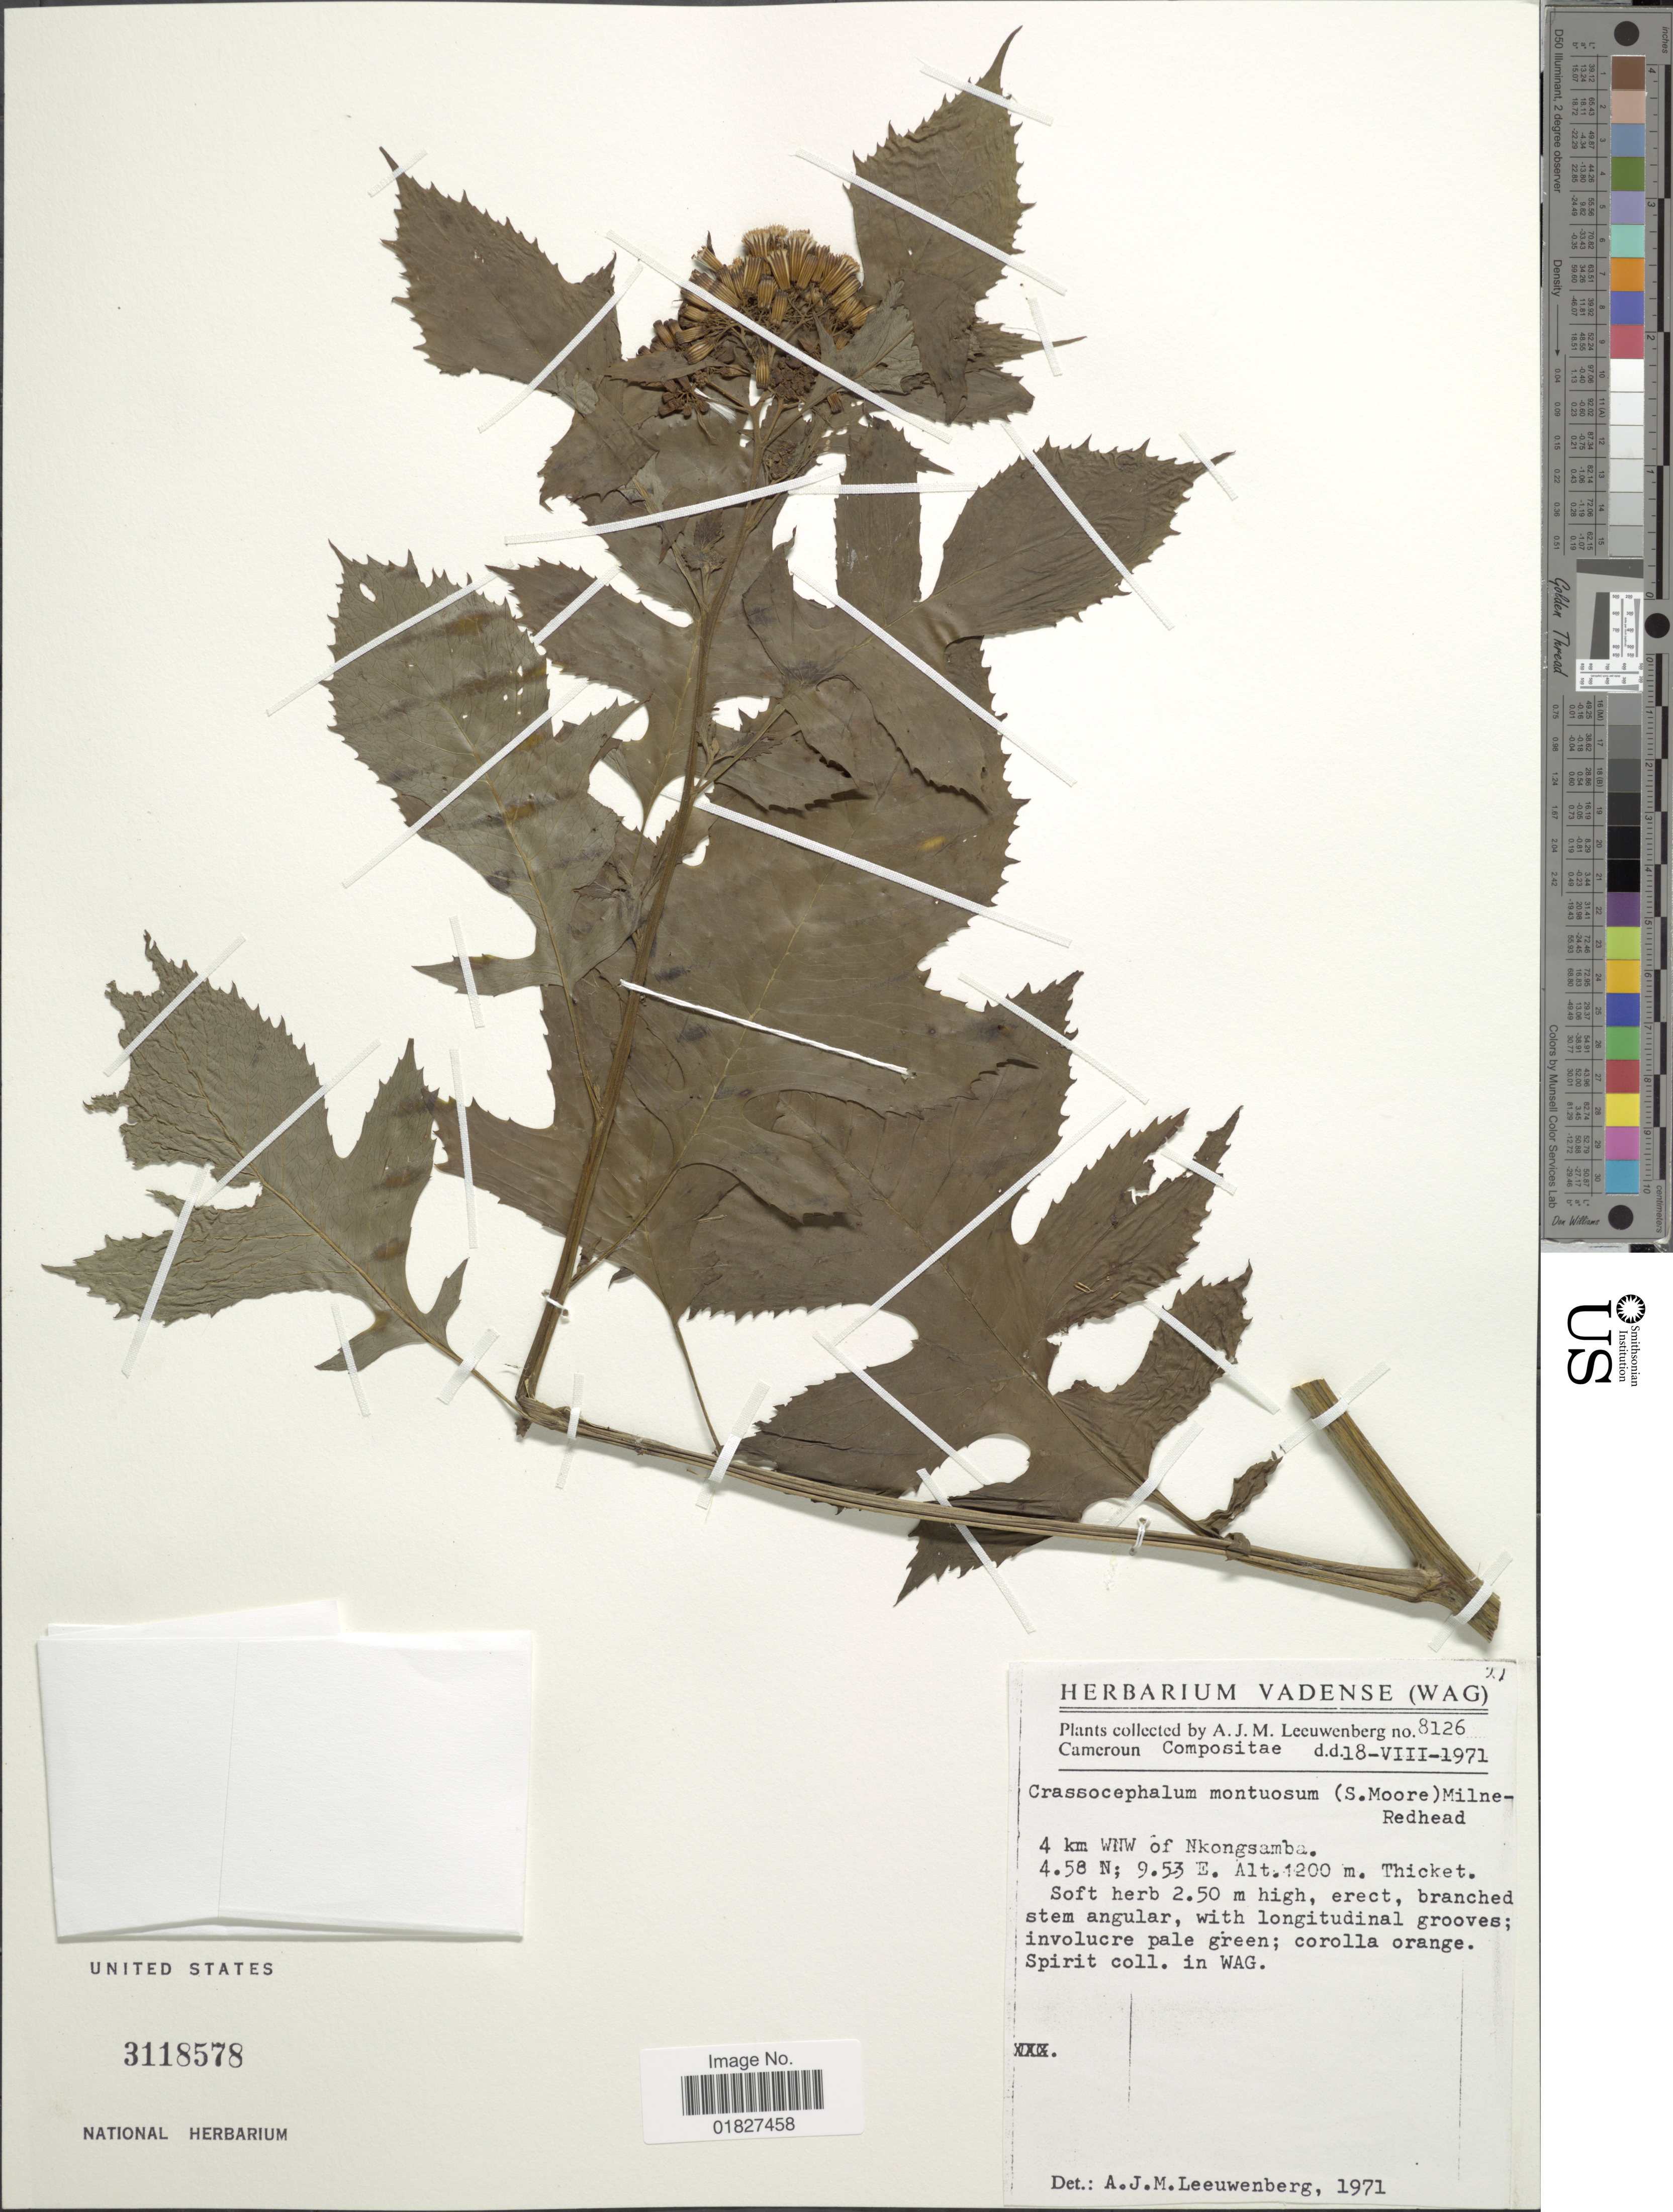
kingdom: Plantae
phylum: Tracheophyta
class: Magnoliopsida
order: Asterales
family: Asteraceae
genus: Crassocephalum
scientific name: Crassocephalum montuosum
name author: (S. Moore) Milne-Redh.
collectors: A. J. M. Leeuwenberg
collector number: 8126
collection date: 1971-08-18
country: Cameroon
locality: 4 km WNW of Nkongsamba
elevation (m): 1200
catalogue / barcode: US 3118578